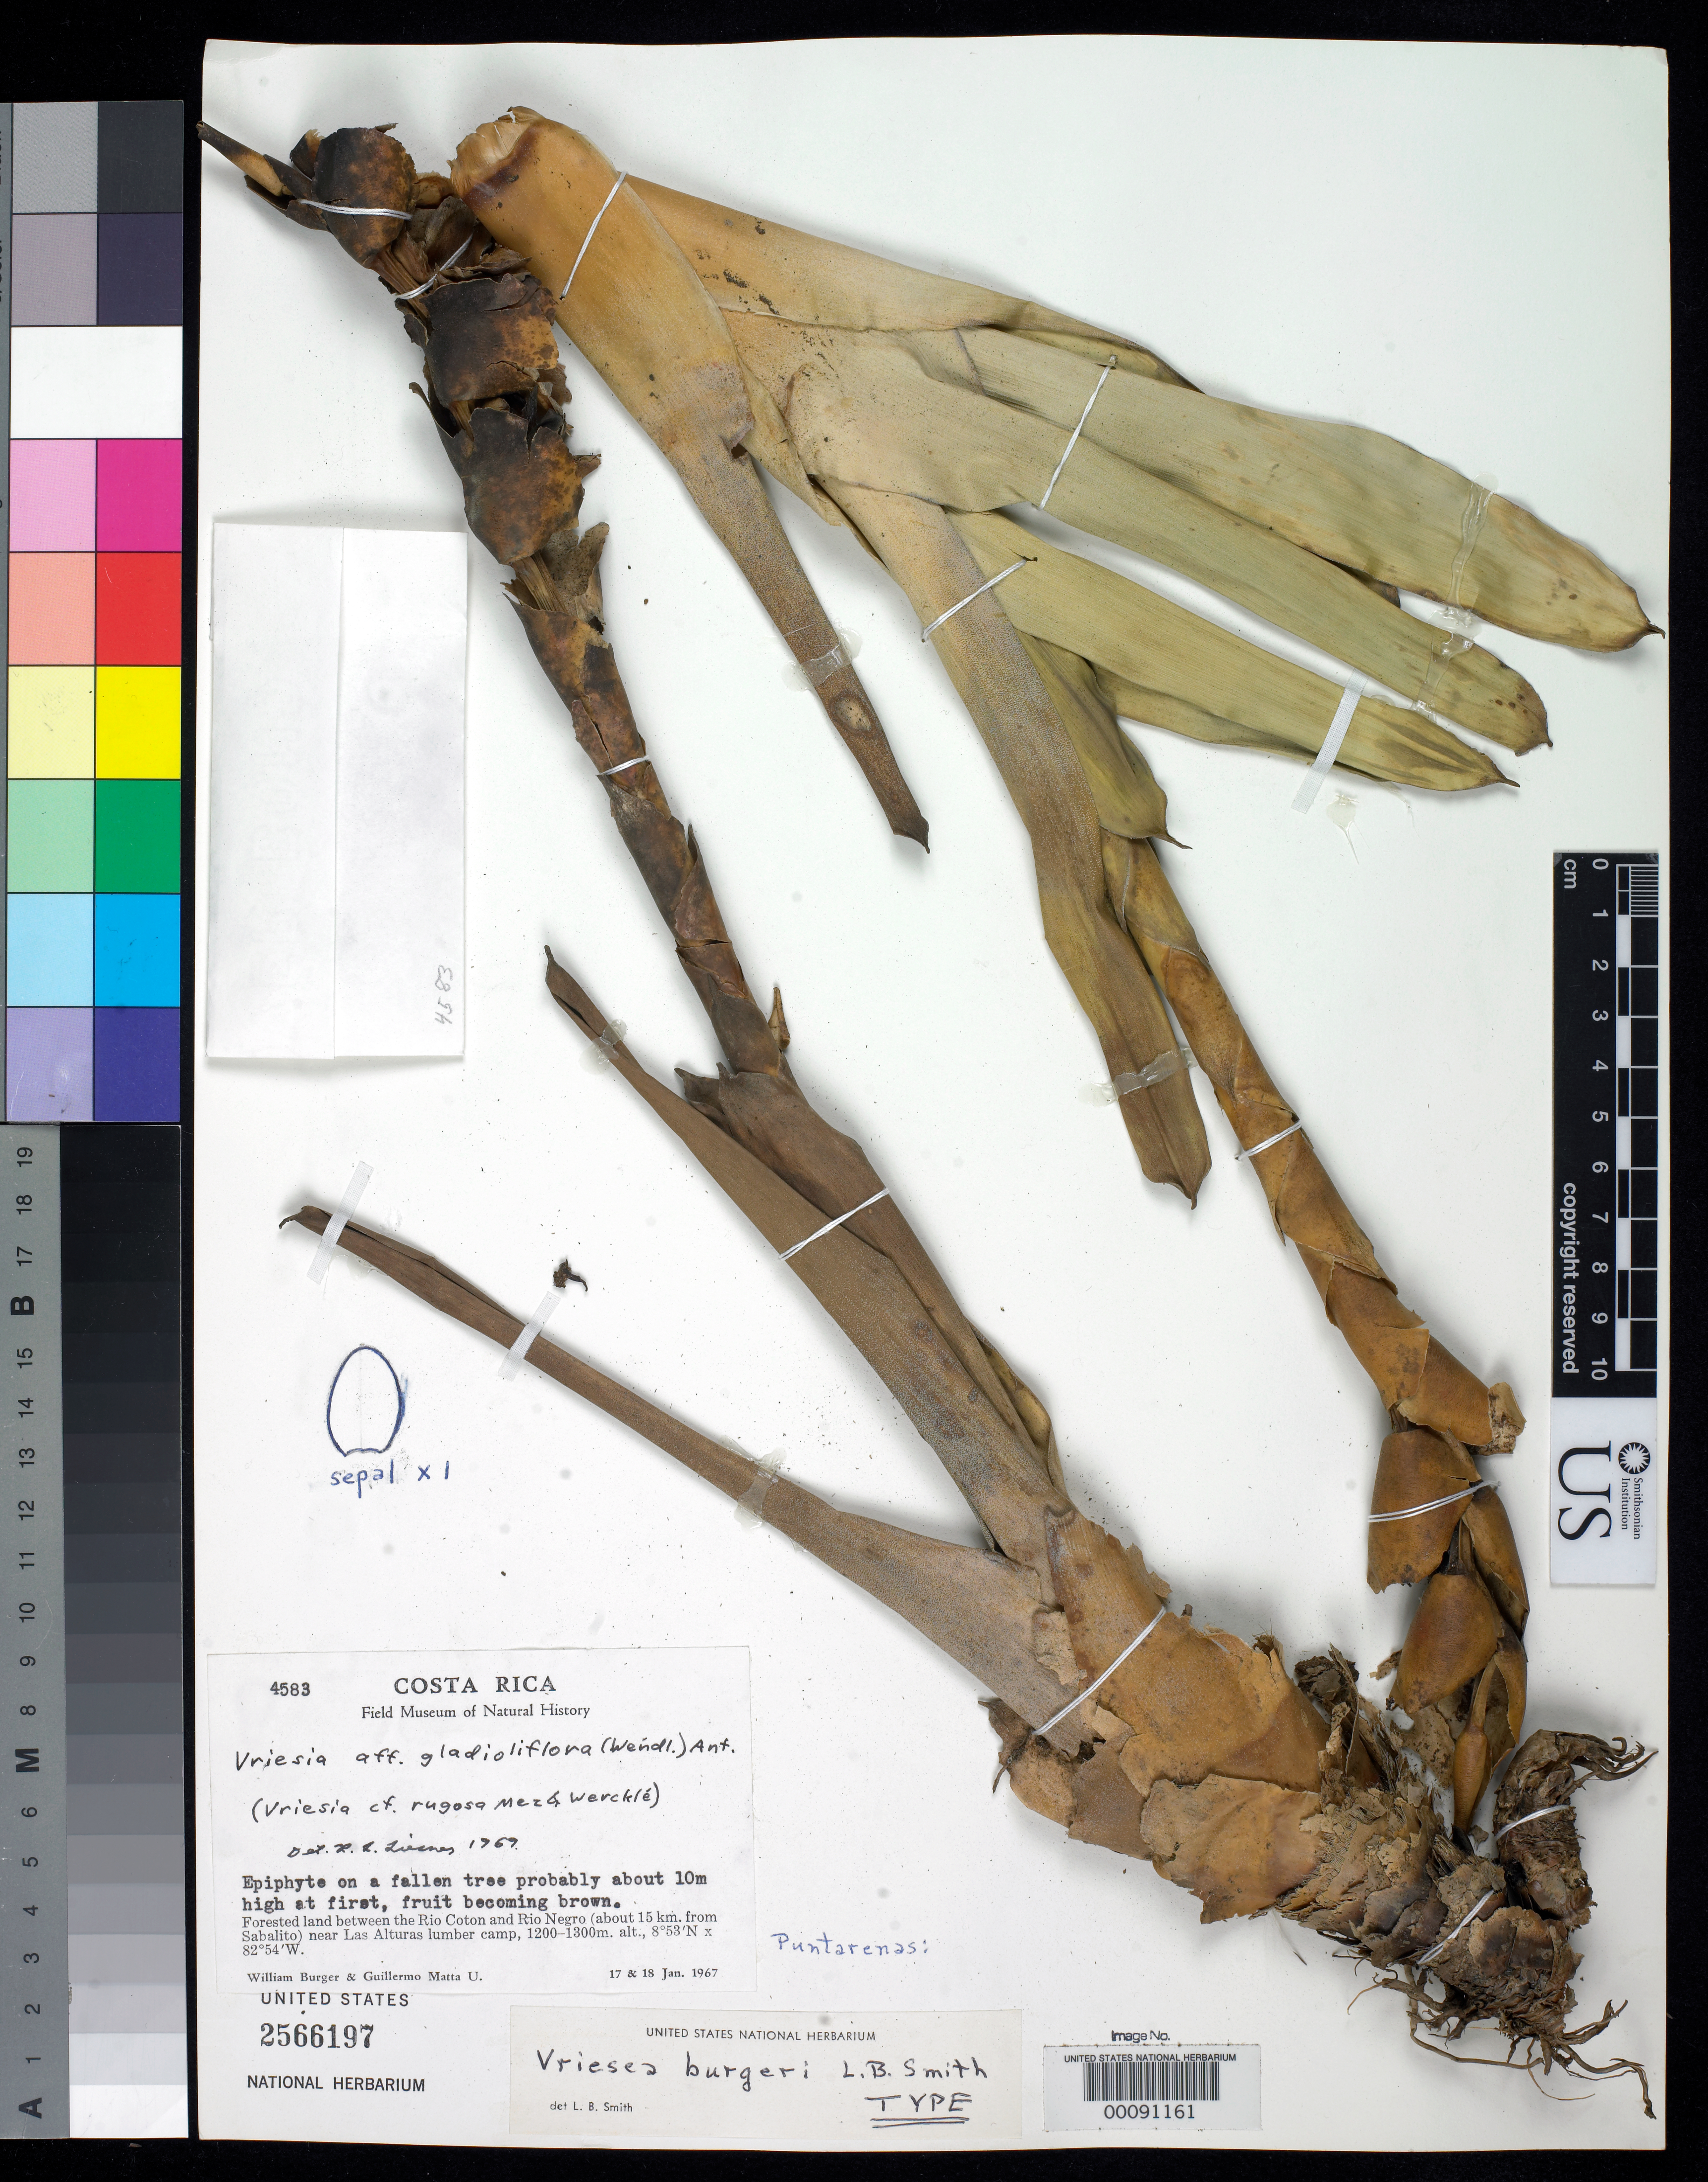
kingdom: Plantae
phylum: Tracheophyta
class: Liliopsida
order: Poales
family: Bromeliaceae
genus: Vriesea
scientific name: Vriesea burgeri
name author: L.B. Sm.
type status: Holotype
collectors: W. Burger & M. Guillermo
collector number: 4583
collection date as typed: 17 Jan 1967 to 18 Jan 1967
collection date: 1967-01-17/1967-01-18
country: Costa Rica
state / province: Puntarenas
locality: Between Rio Coton and Rio Negro.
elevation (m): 1200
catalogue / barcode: US 2566197